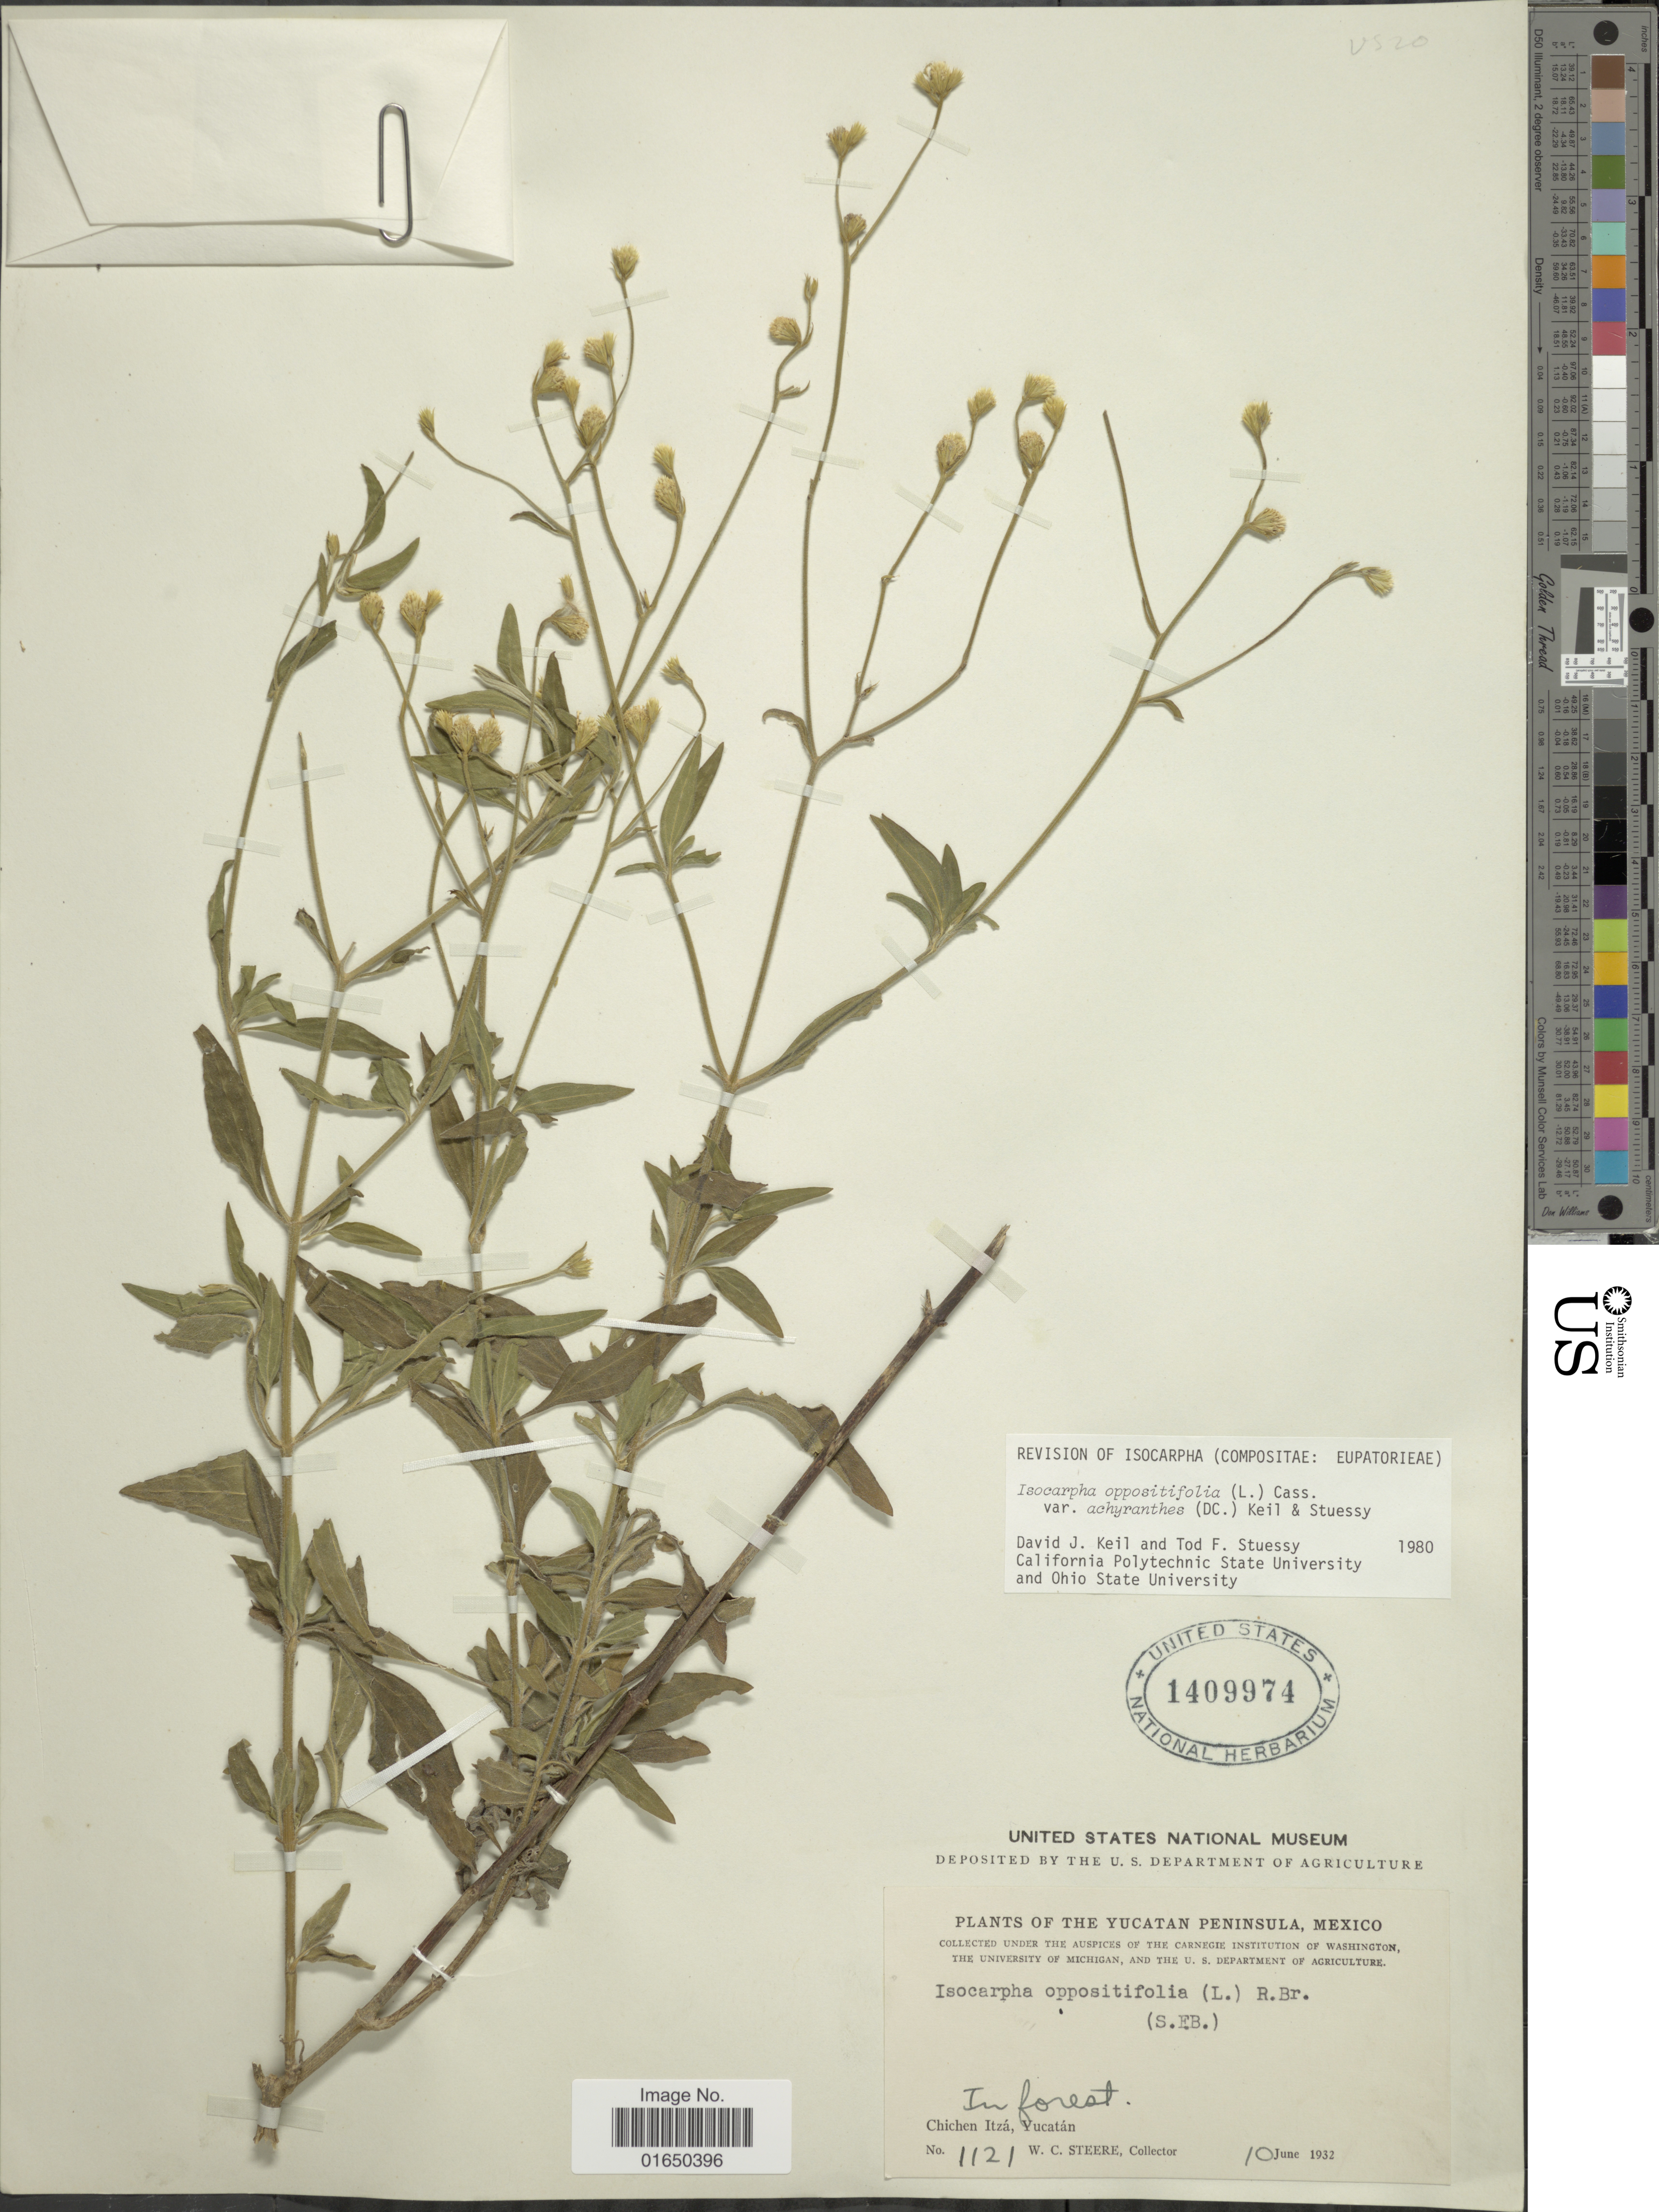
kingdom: Plantae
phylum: Tracheophyta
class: Magnoliopsida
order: Asterales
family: Asteraceae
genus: Isocarpha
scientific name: Isocarpha oppositifolia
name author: (L.) Cass.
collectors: W. C. Steere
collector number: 1121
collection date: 1932-06-10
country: Mexico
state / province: Yucatán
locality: The Yucatan Peninsula, Chichen Itza, Yucatan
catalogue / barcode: US 1409974